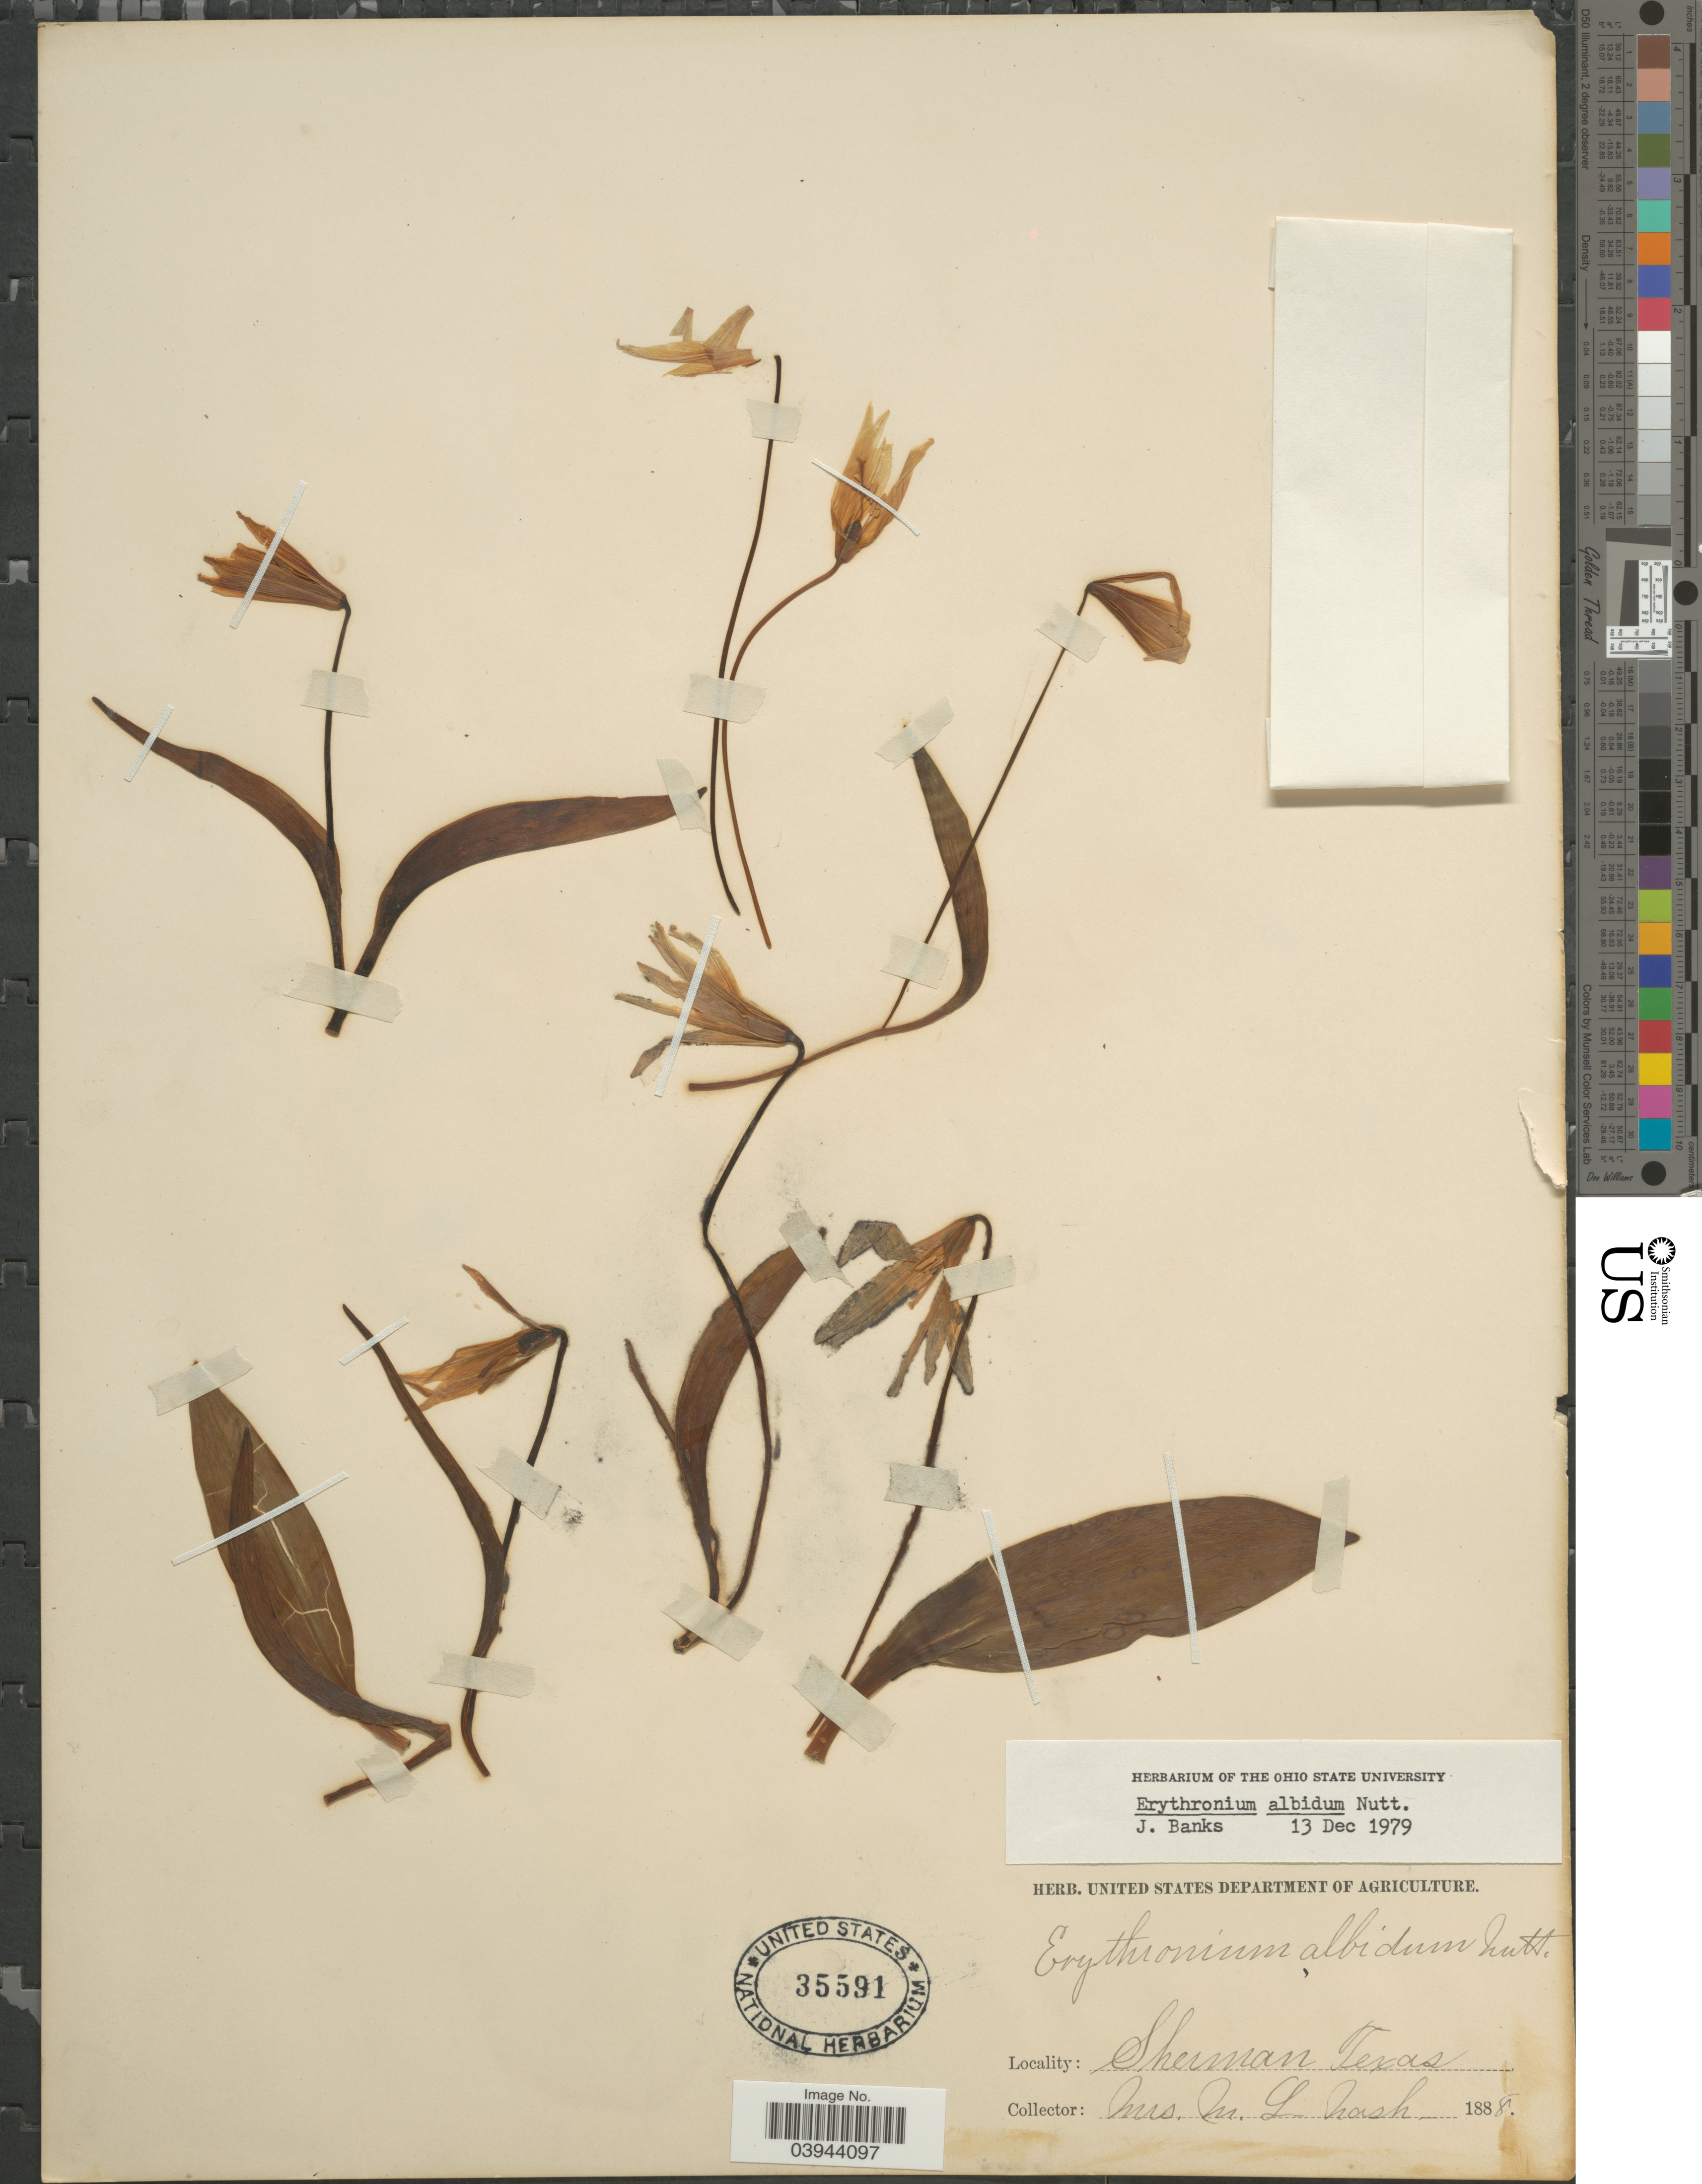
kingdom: Plantae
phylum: Tracheophyta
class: Liliopsida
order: Liliales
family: Liliaceae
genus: Erythronium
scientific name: Erythronium albidum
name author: Nutt.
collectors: M. L. Nash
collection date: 1888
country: United States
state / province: Texas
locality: Sherman.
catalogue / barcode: US 35591